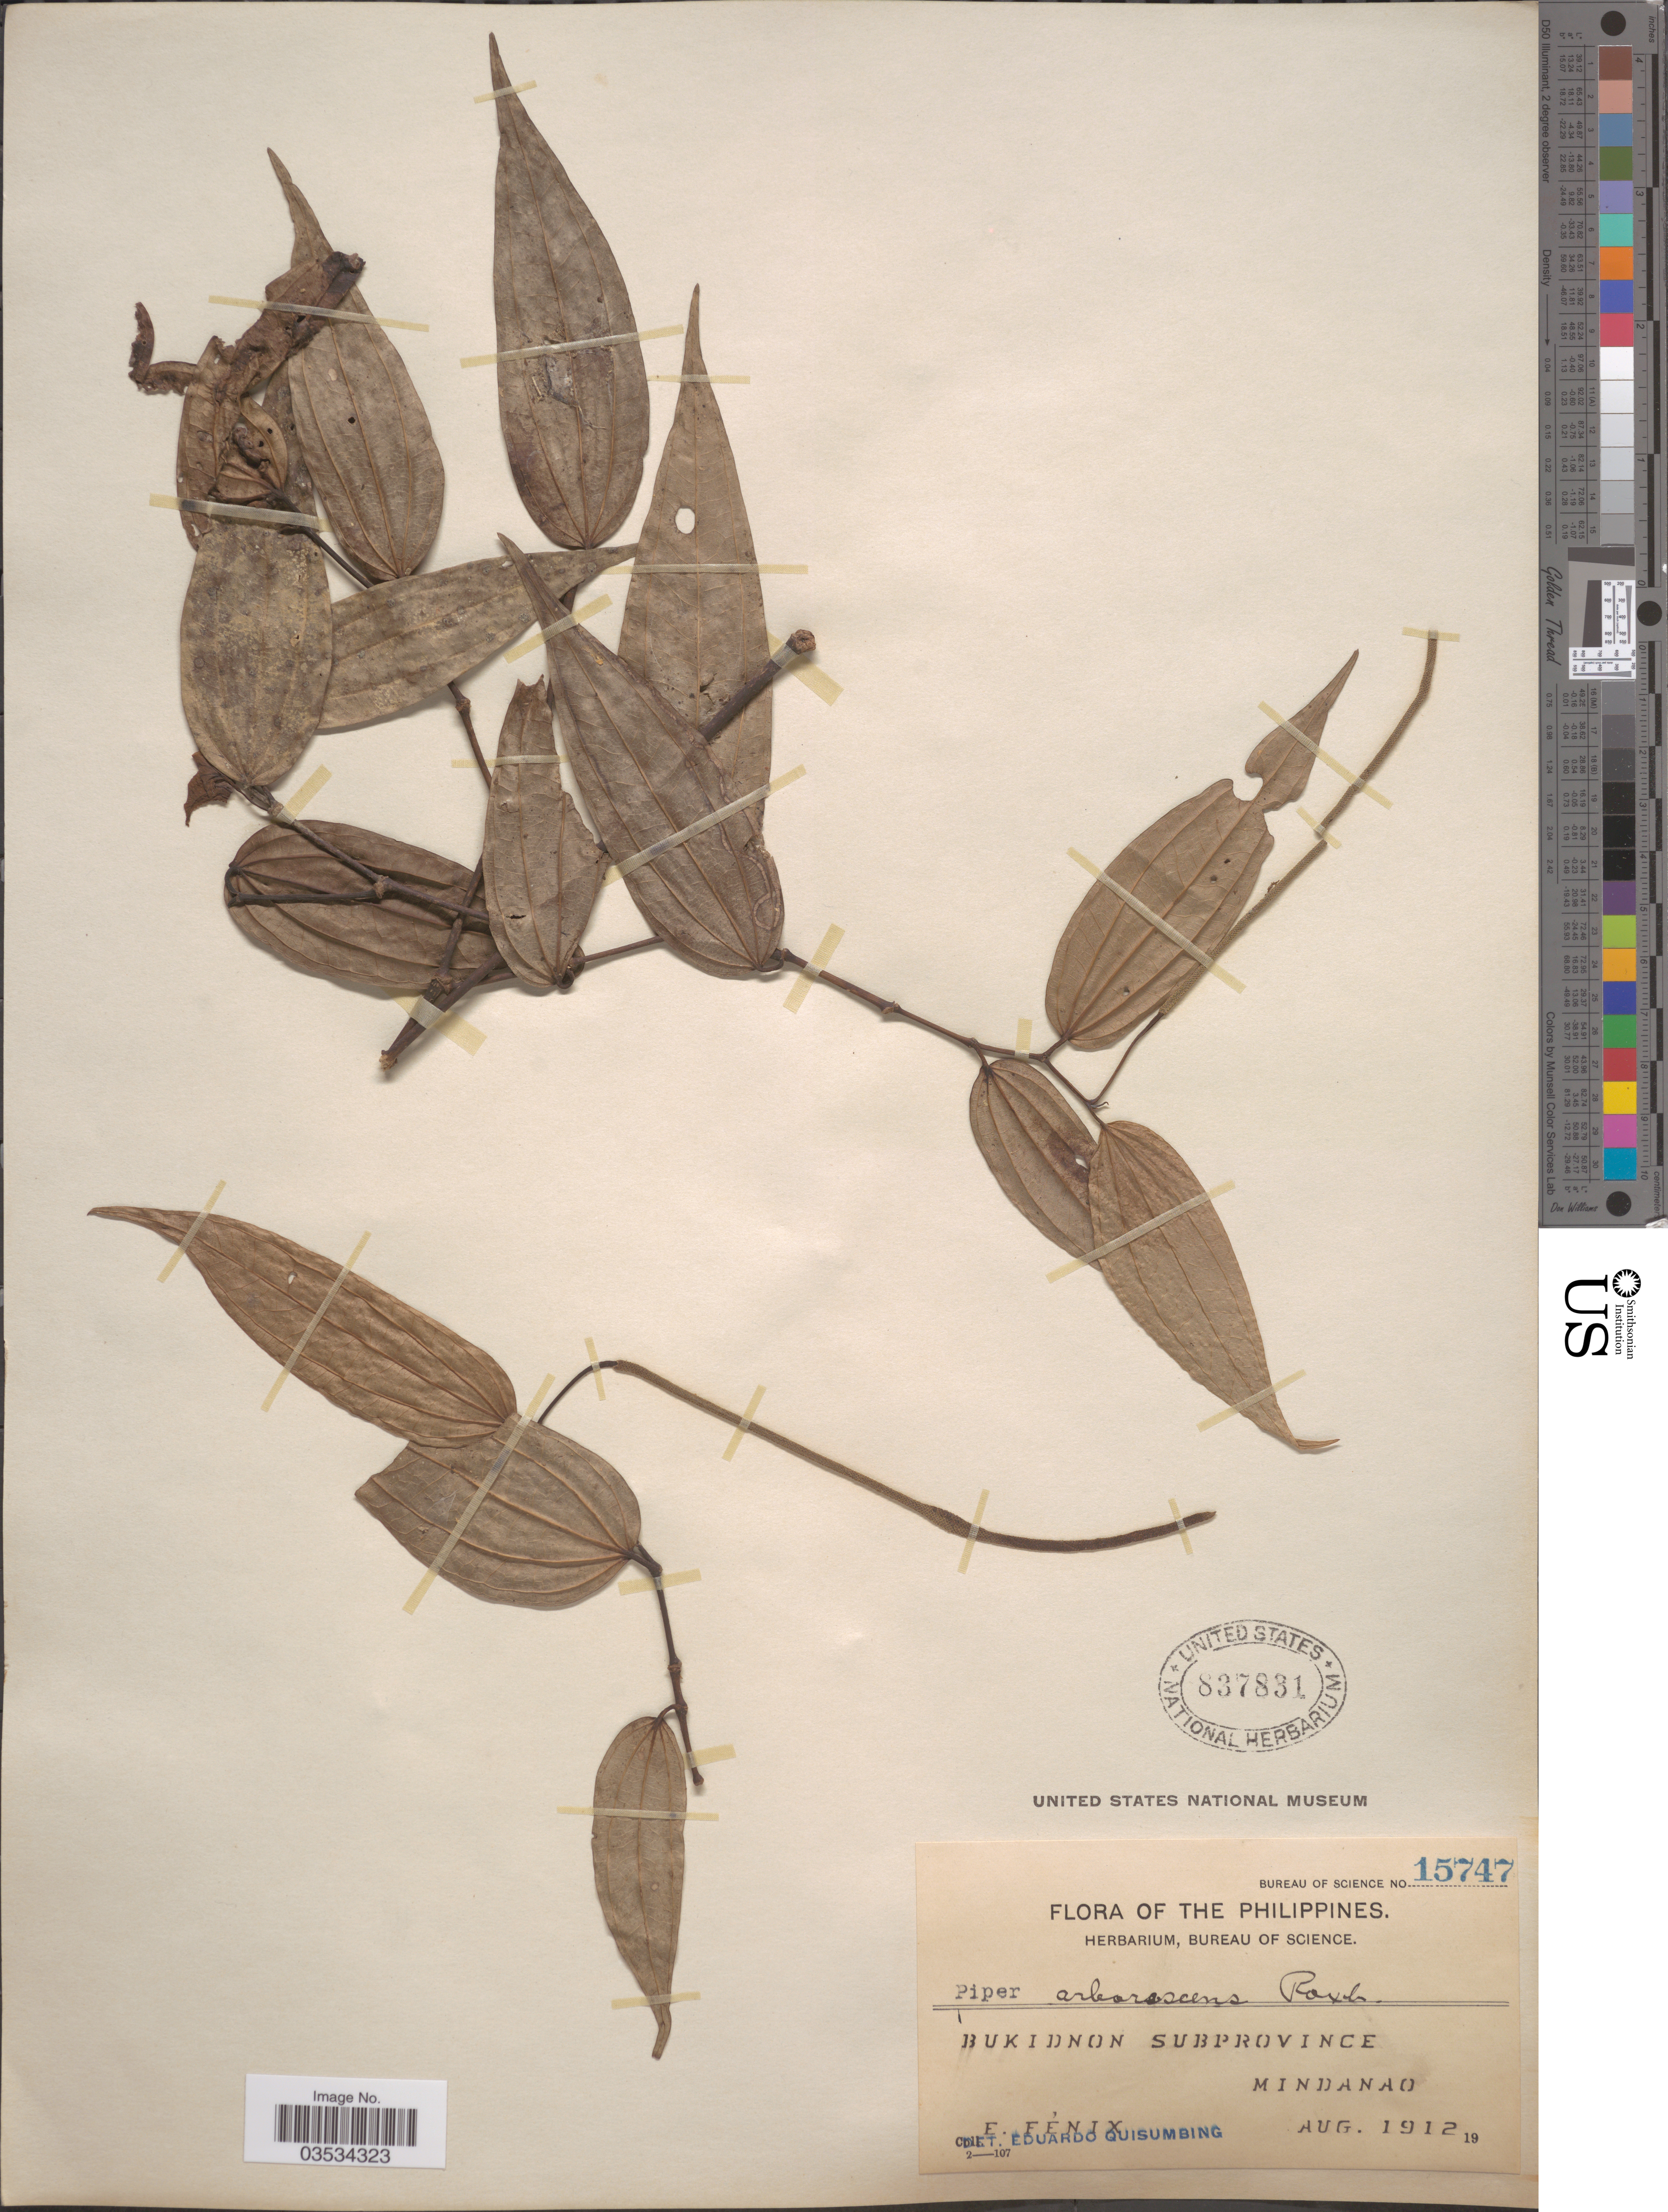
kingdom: Plantae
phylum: Tracheophyta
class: Magnoliopsida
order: Piperales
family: Piperaceae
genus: Piper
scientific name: Piper arborescens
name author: Roxb.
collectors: E. Fénix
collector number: Bureau of Science 15747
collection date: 1912-08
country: Philippines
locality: Bukidnon Subprovince. Mindanao.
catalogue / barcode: US 837831